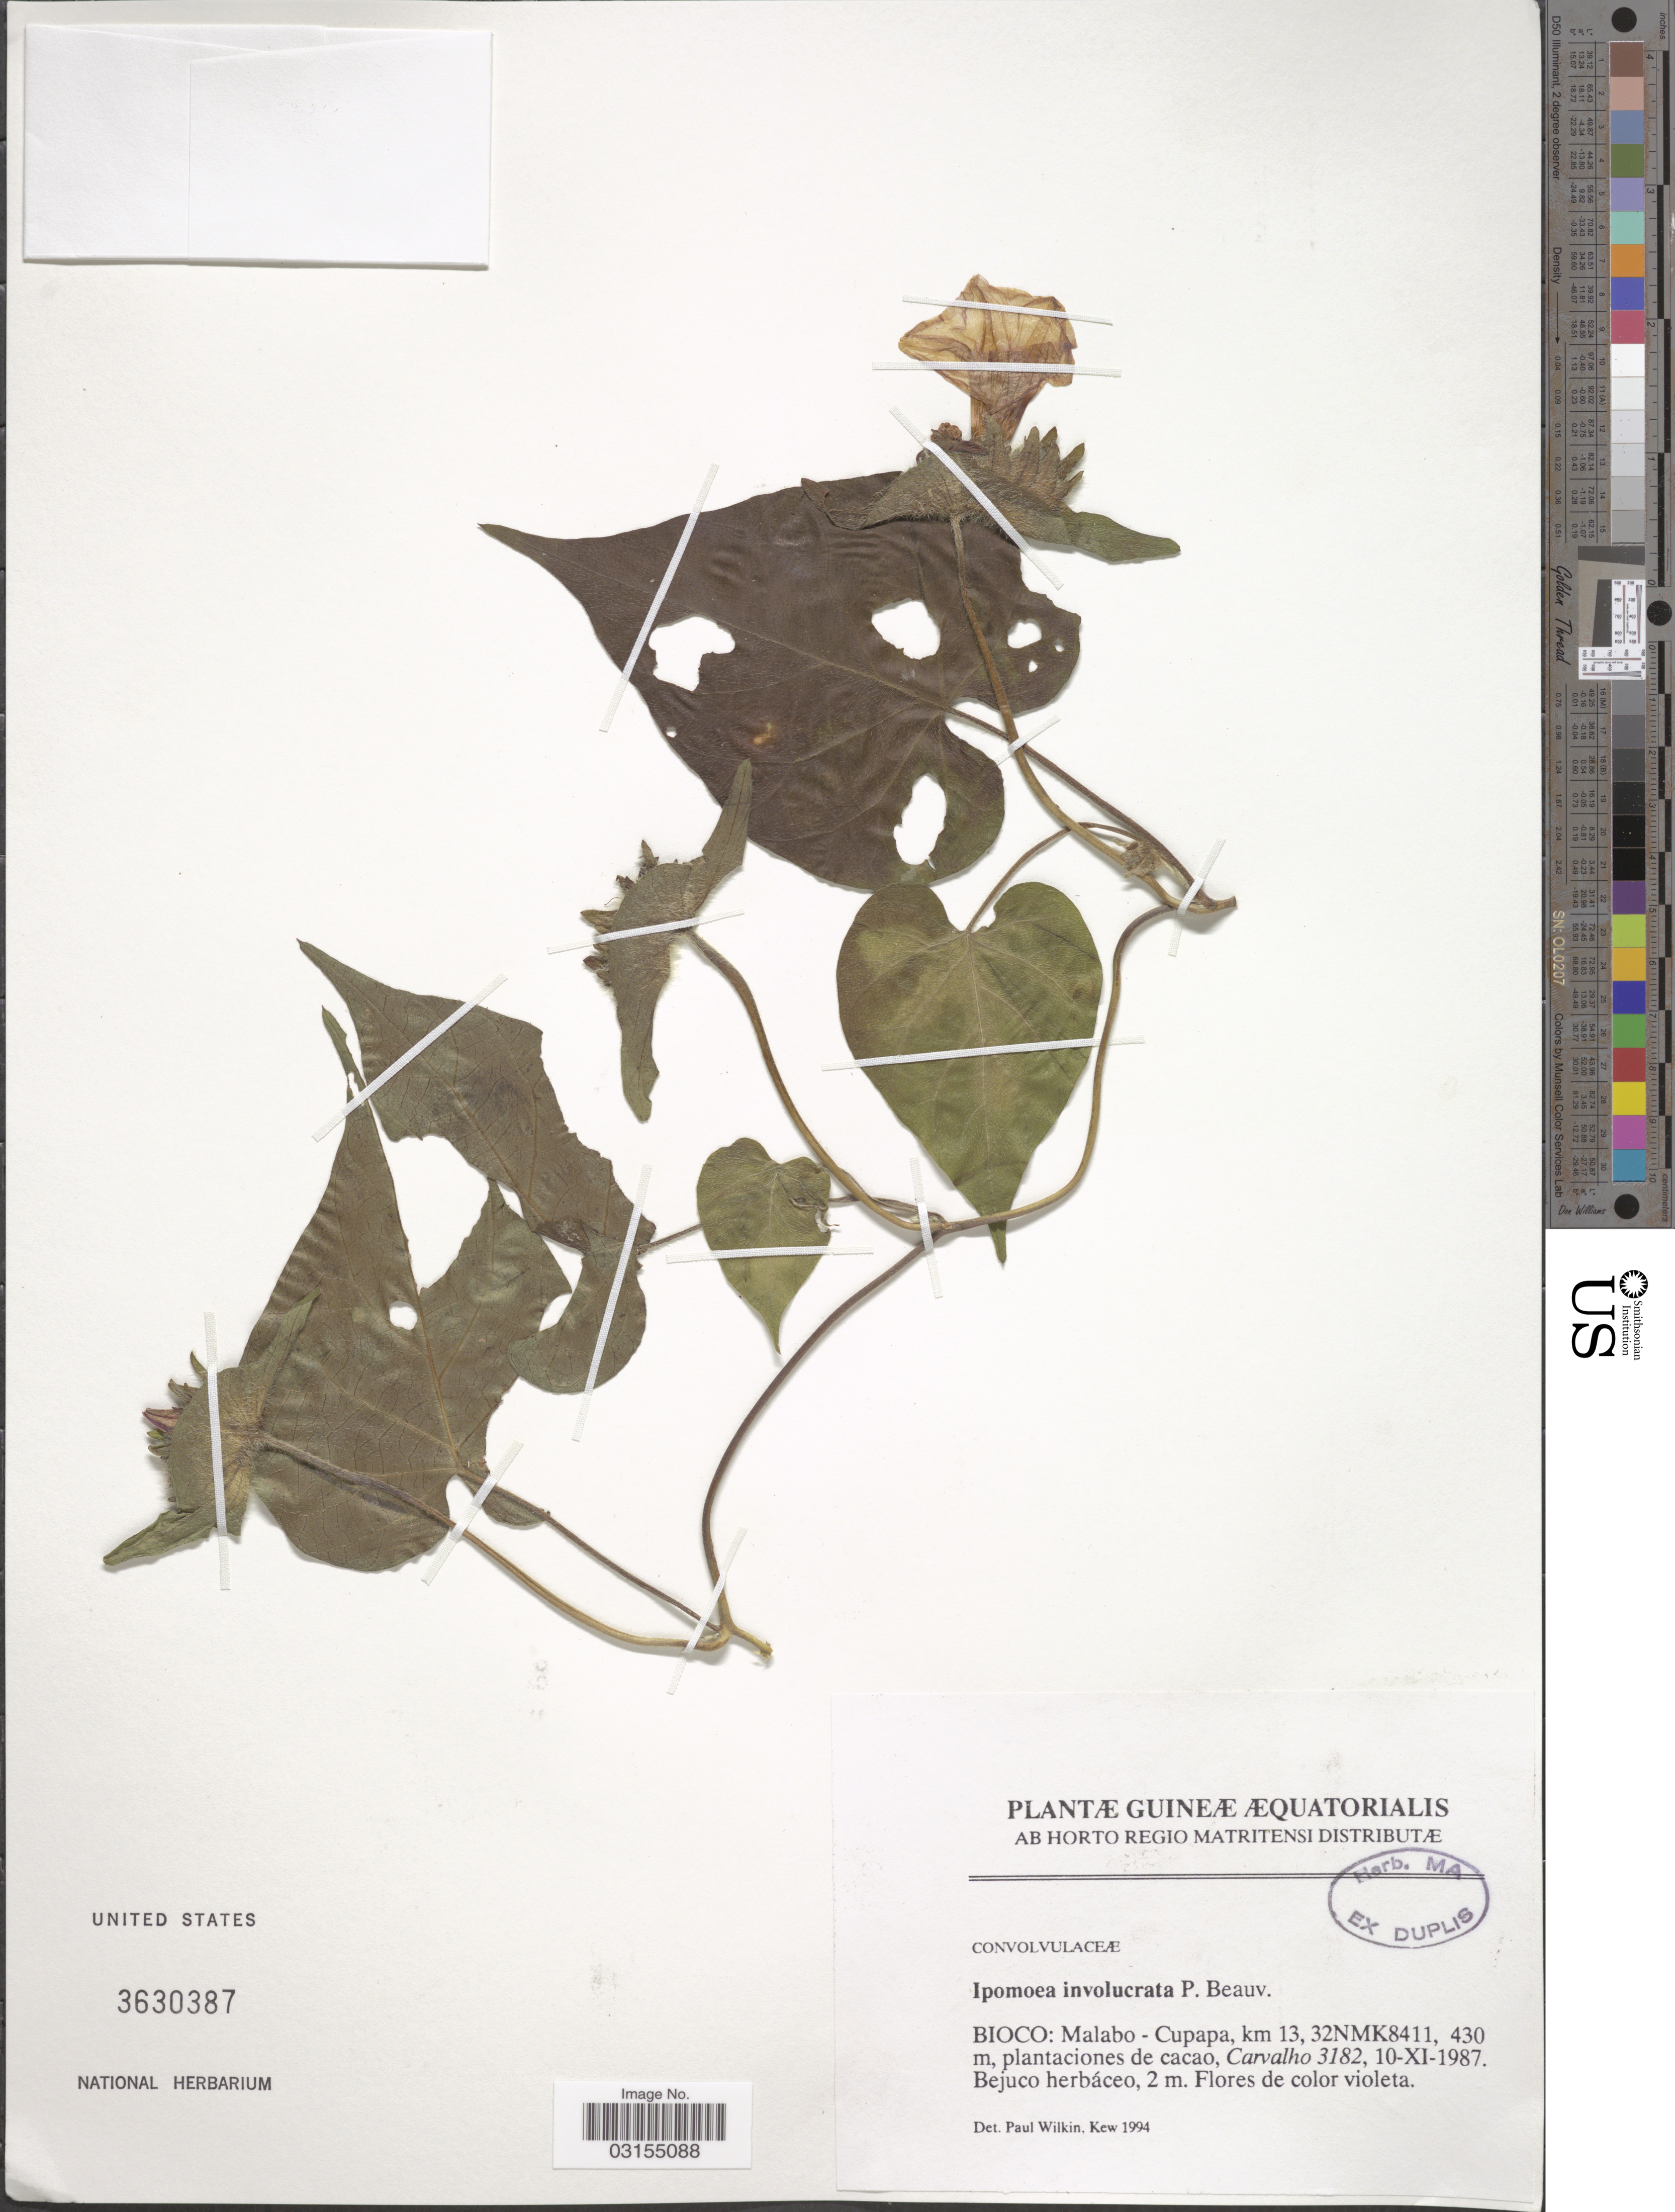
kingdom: Plantae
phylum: Tracheophyta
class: Magnoliopsida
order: Solanales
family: Convolvulaceae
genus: Ipomoea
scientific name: Ipomoea involucrata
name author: P. Beauv.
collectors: Carvalho, --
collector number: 3182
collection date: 1987-11-10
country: Equatorial Guinea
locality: Guineæ Æquatorialis. Bioco: Malabo - Cupapa, km 13, 32NMK8411.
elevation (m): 430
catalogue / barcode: US 3630387